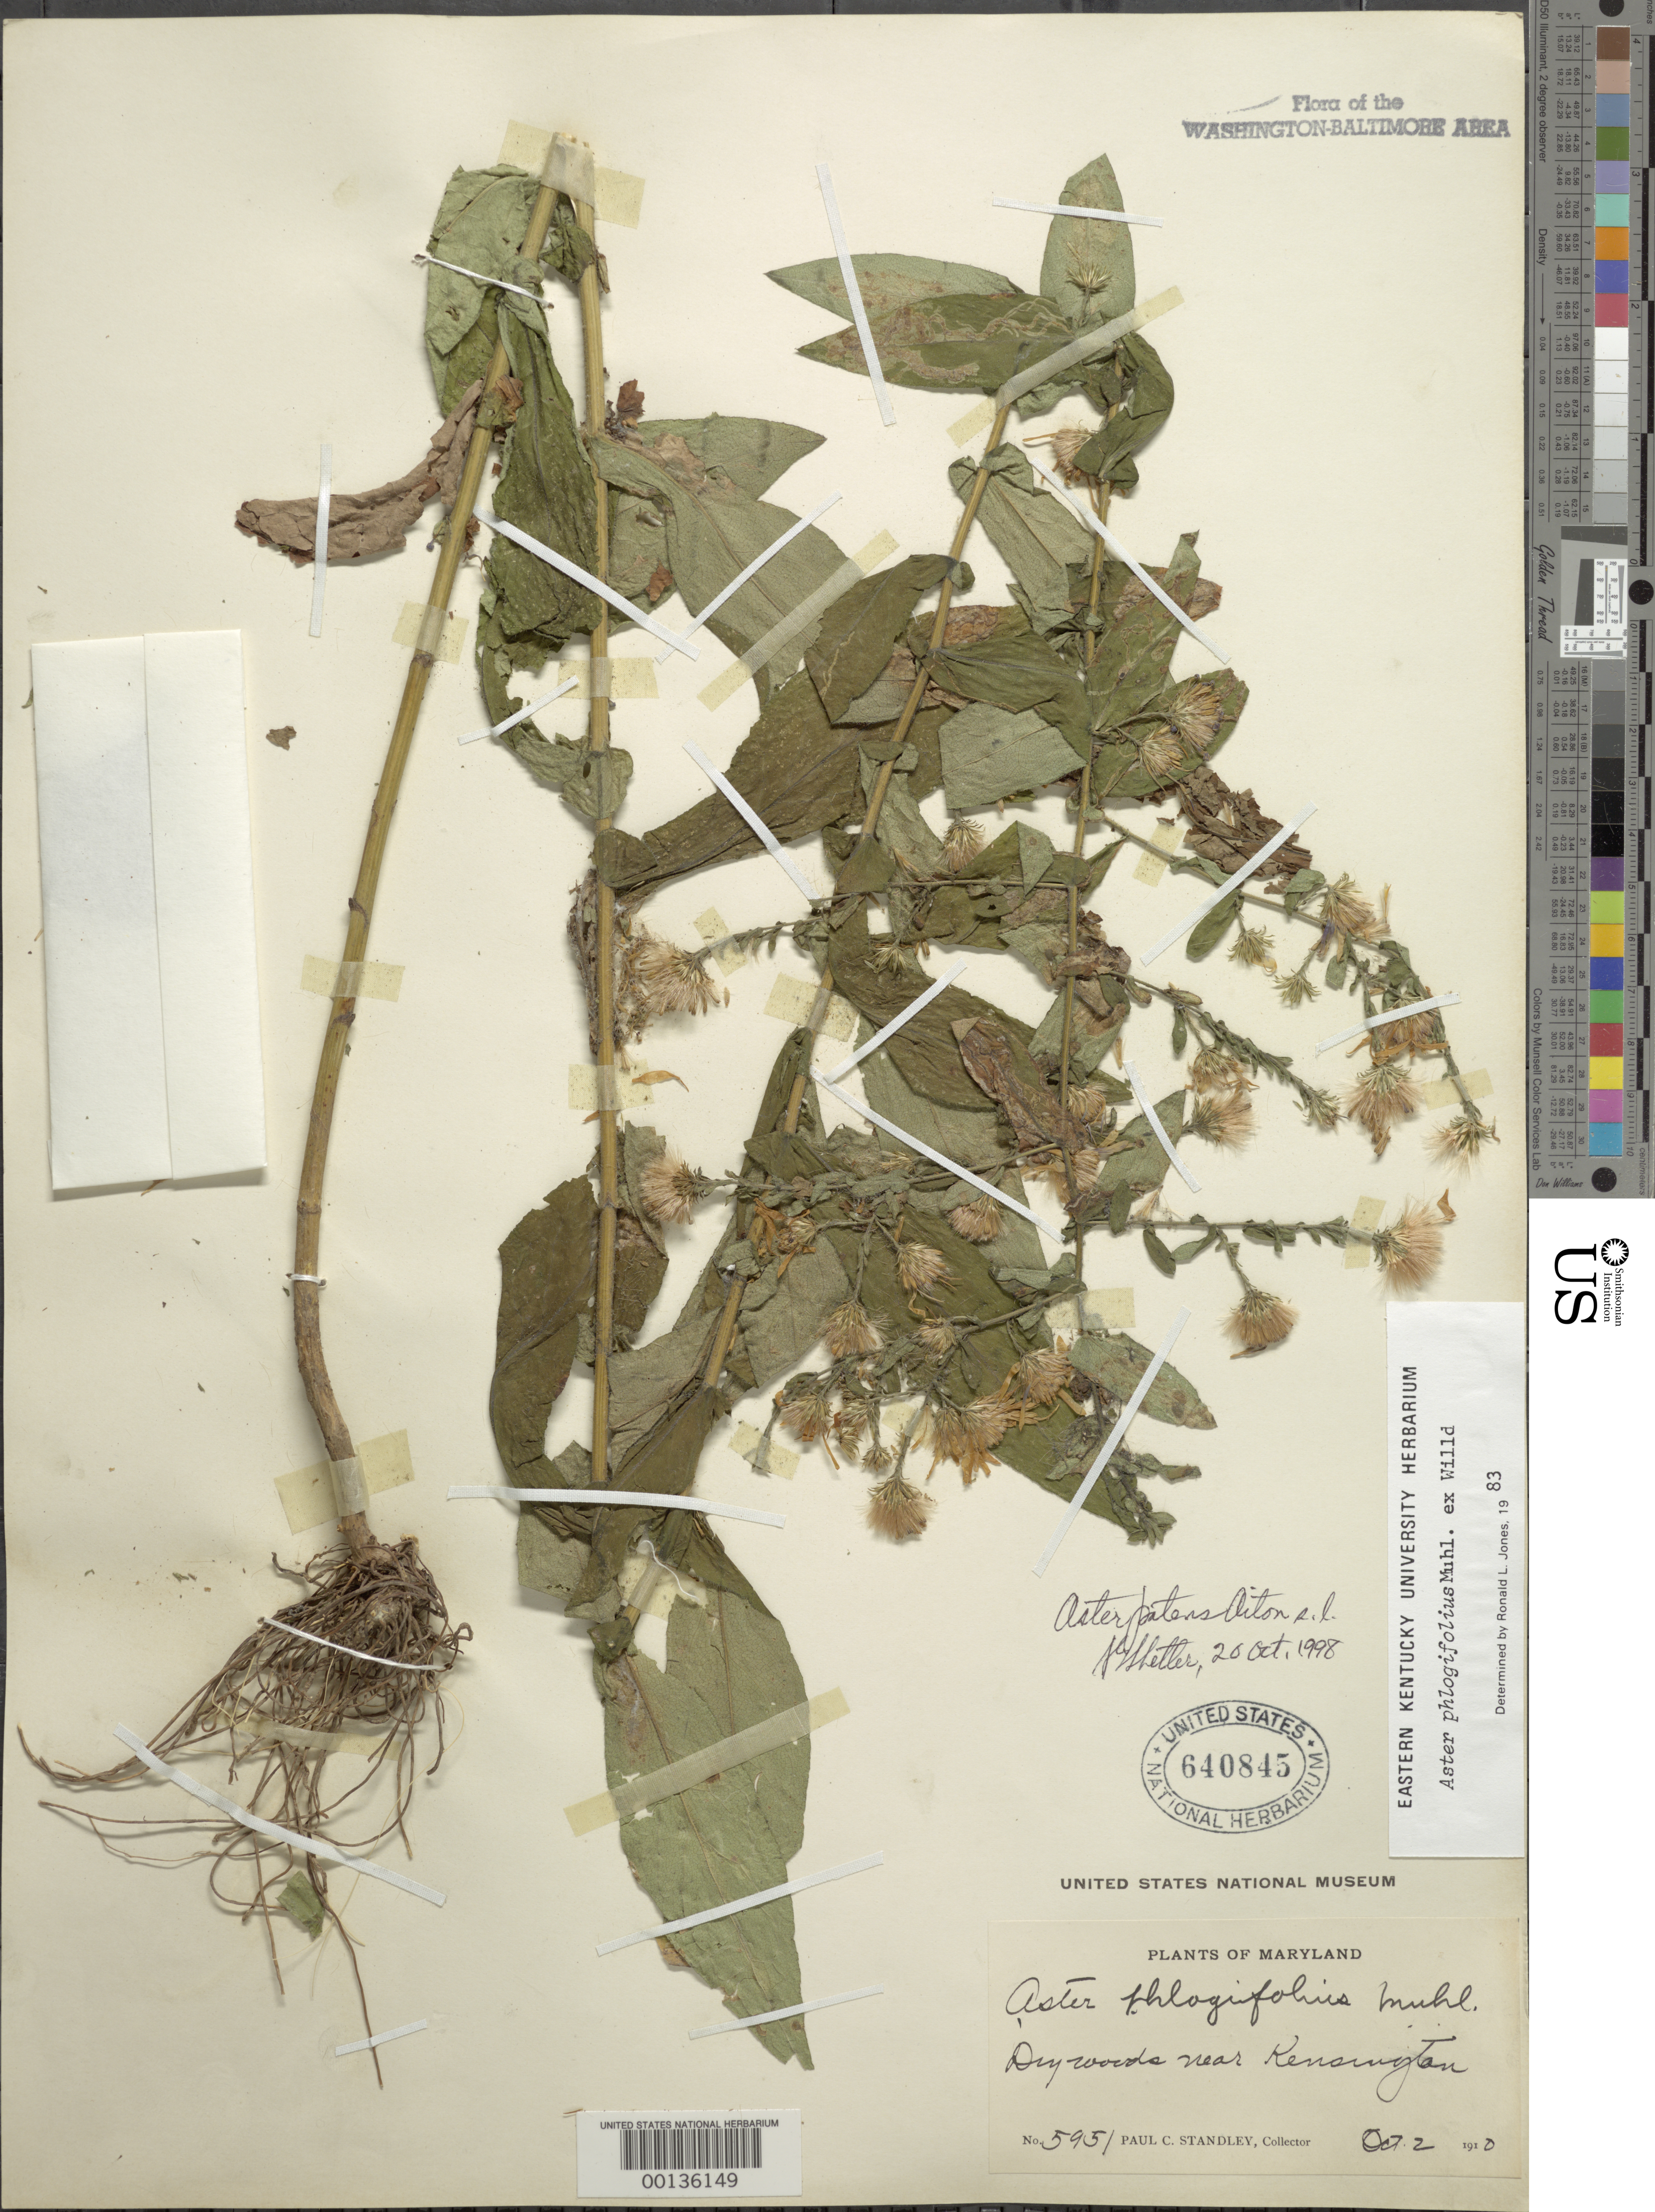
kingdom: Plantae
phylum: Tracheophyta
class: Magnoliopsida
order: Asterales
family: Asteraceae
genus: Symphyotrichum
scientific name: Symphyotrichum phlogifolium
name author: (Muhl. ex Willd.) G.L. Nesom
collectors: P. C. Standley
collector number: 5951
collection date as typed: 02 Oct 1910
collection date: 1910-10-02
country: United States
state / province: Maryland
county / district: Montgomery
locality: Kensington vicinity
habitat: Dry woods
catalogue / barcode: US 640845